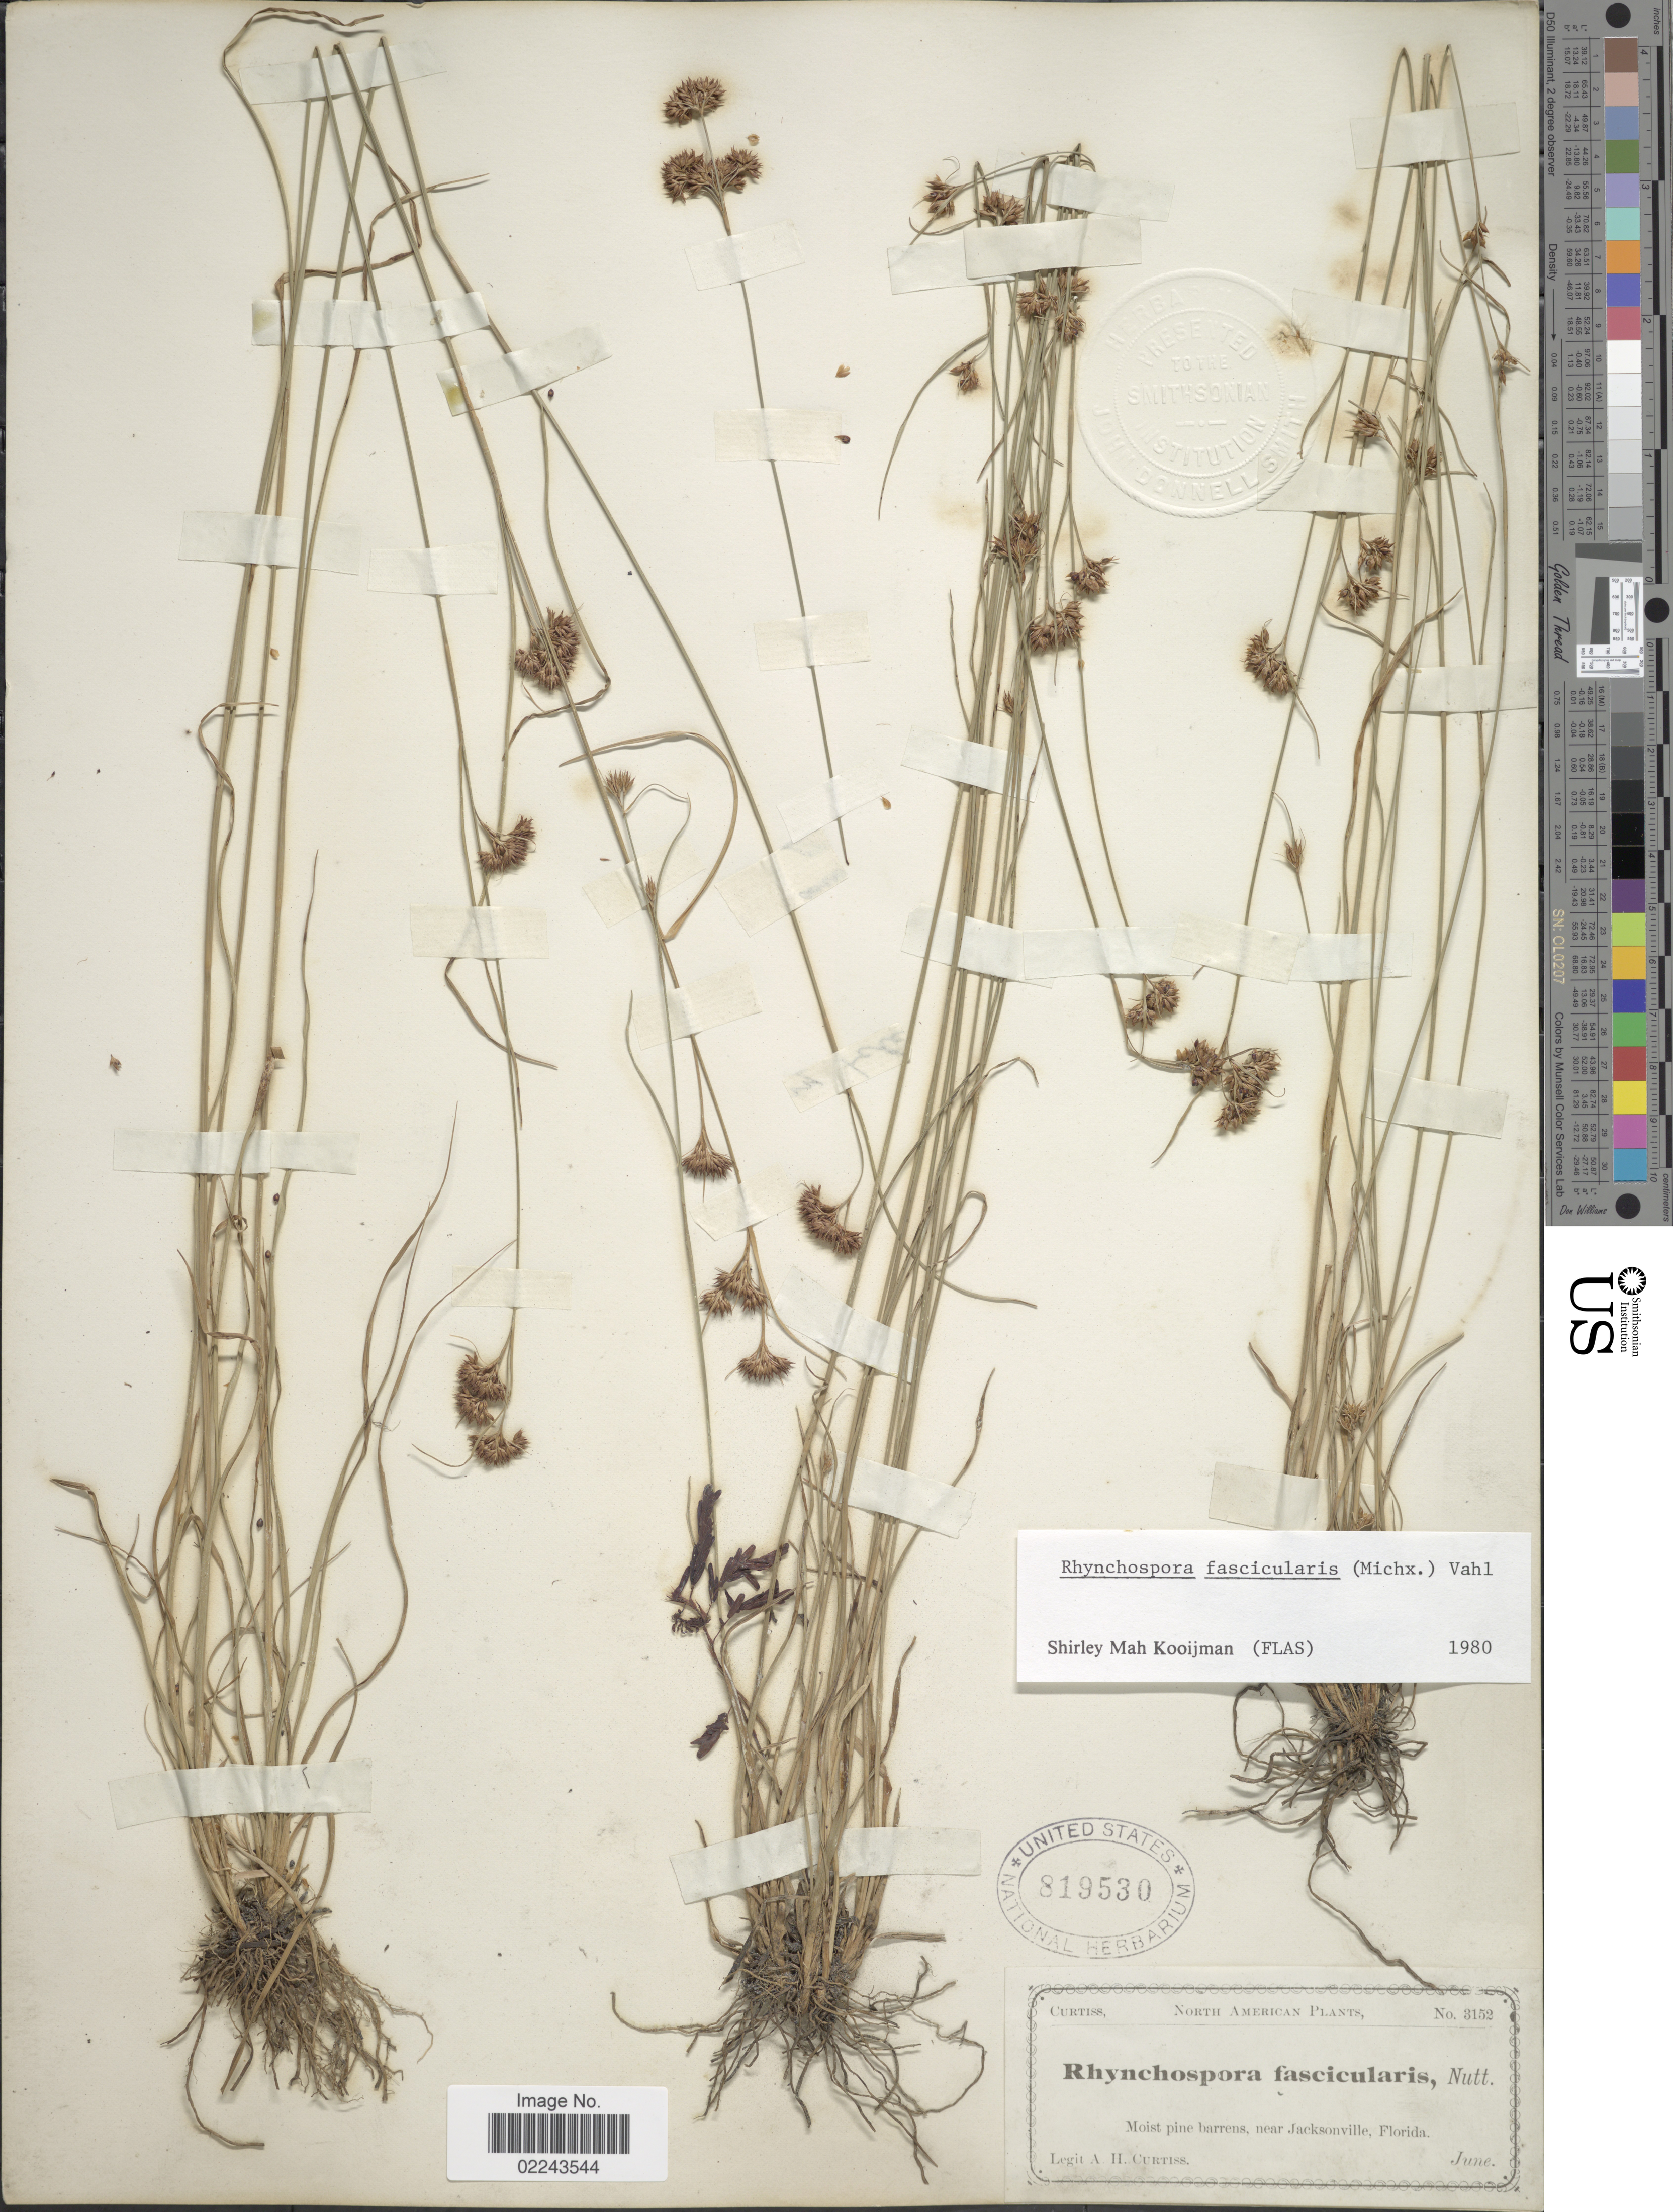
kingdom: Plantae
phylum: Tracheophyta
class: Liliopsida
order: Poales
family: Cyperaceae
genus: Rhynchospora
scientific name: Rhynchospora fascicularis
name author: (Michx.) Vahl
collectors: A. H. Curtiss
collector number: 3152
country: United States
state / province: Florida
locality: Near Jacksonville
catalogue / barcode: US 819530